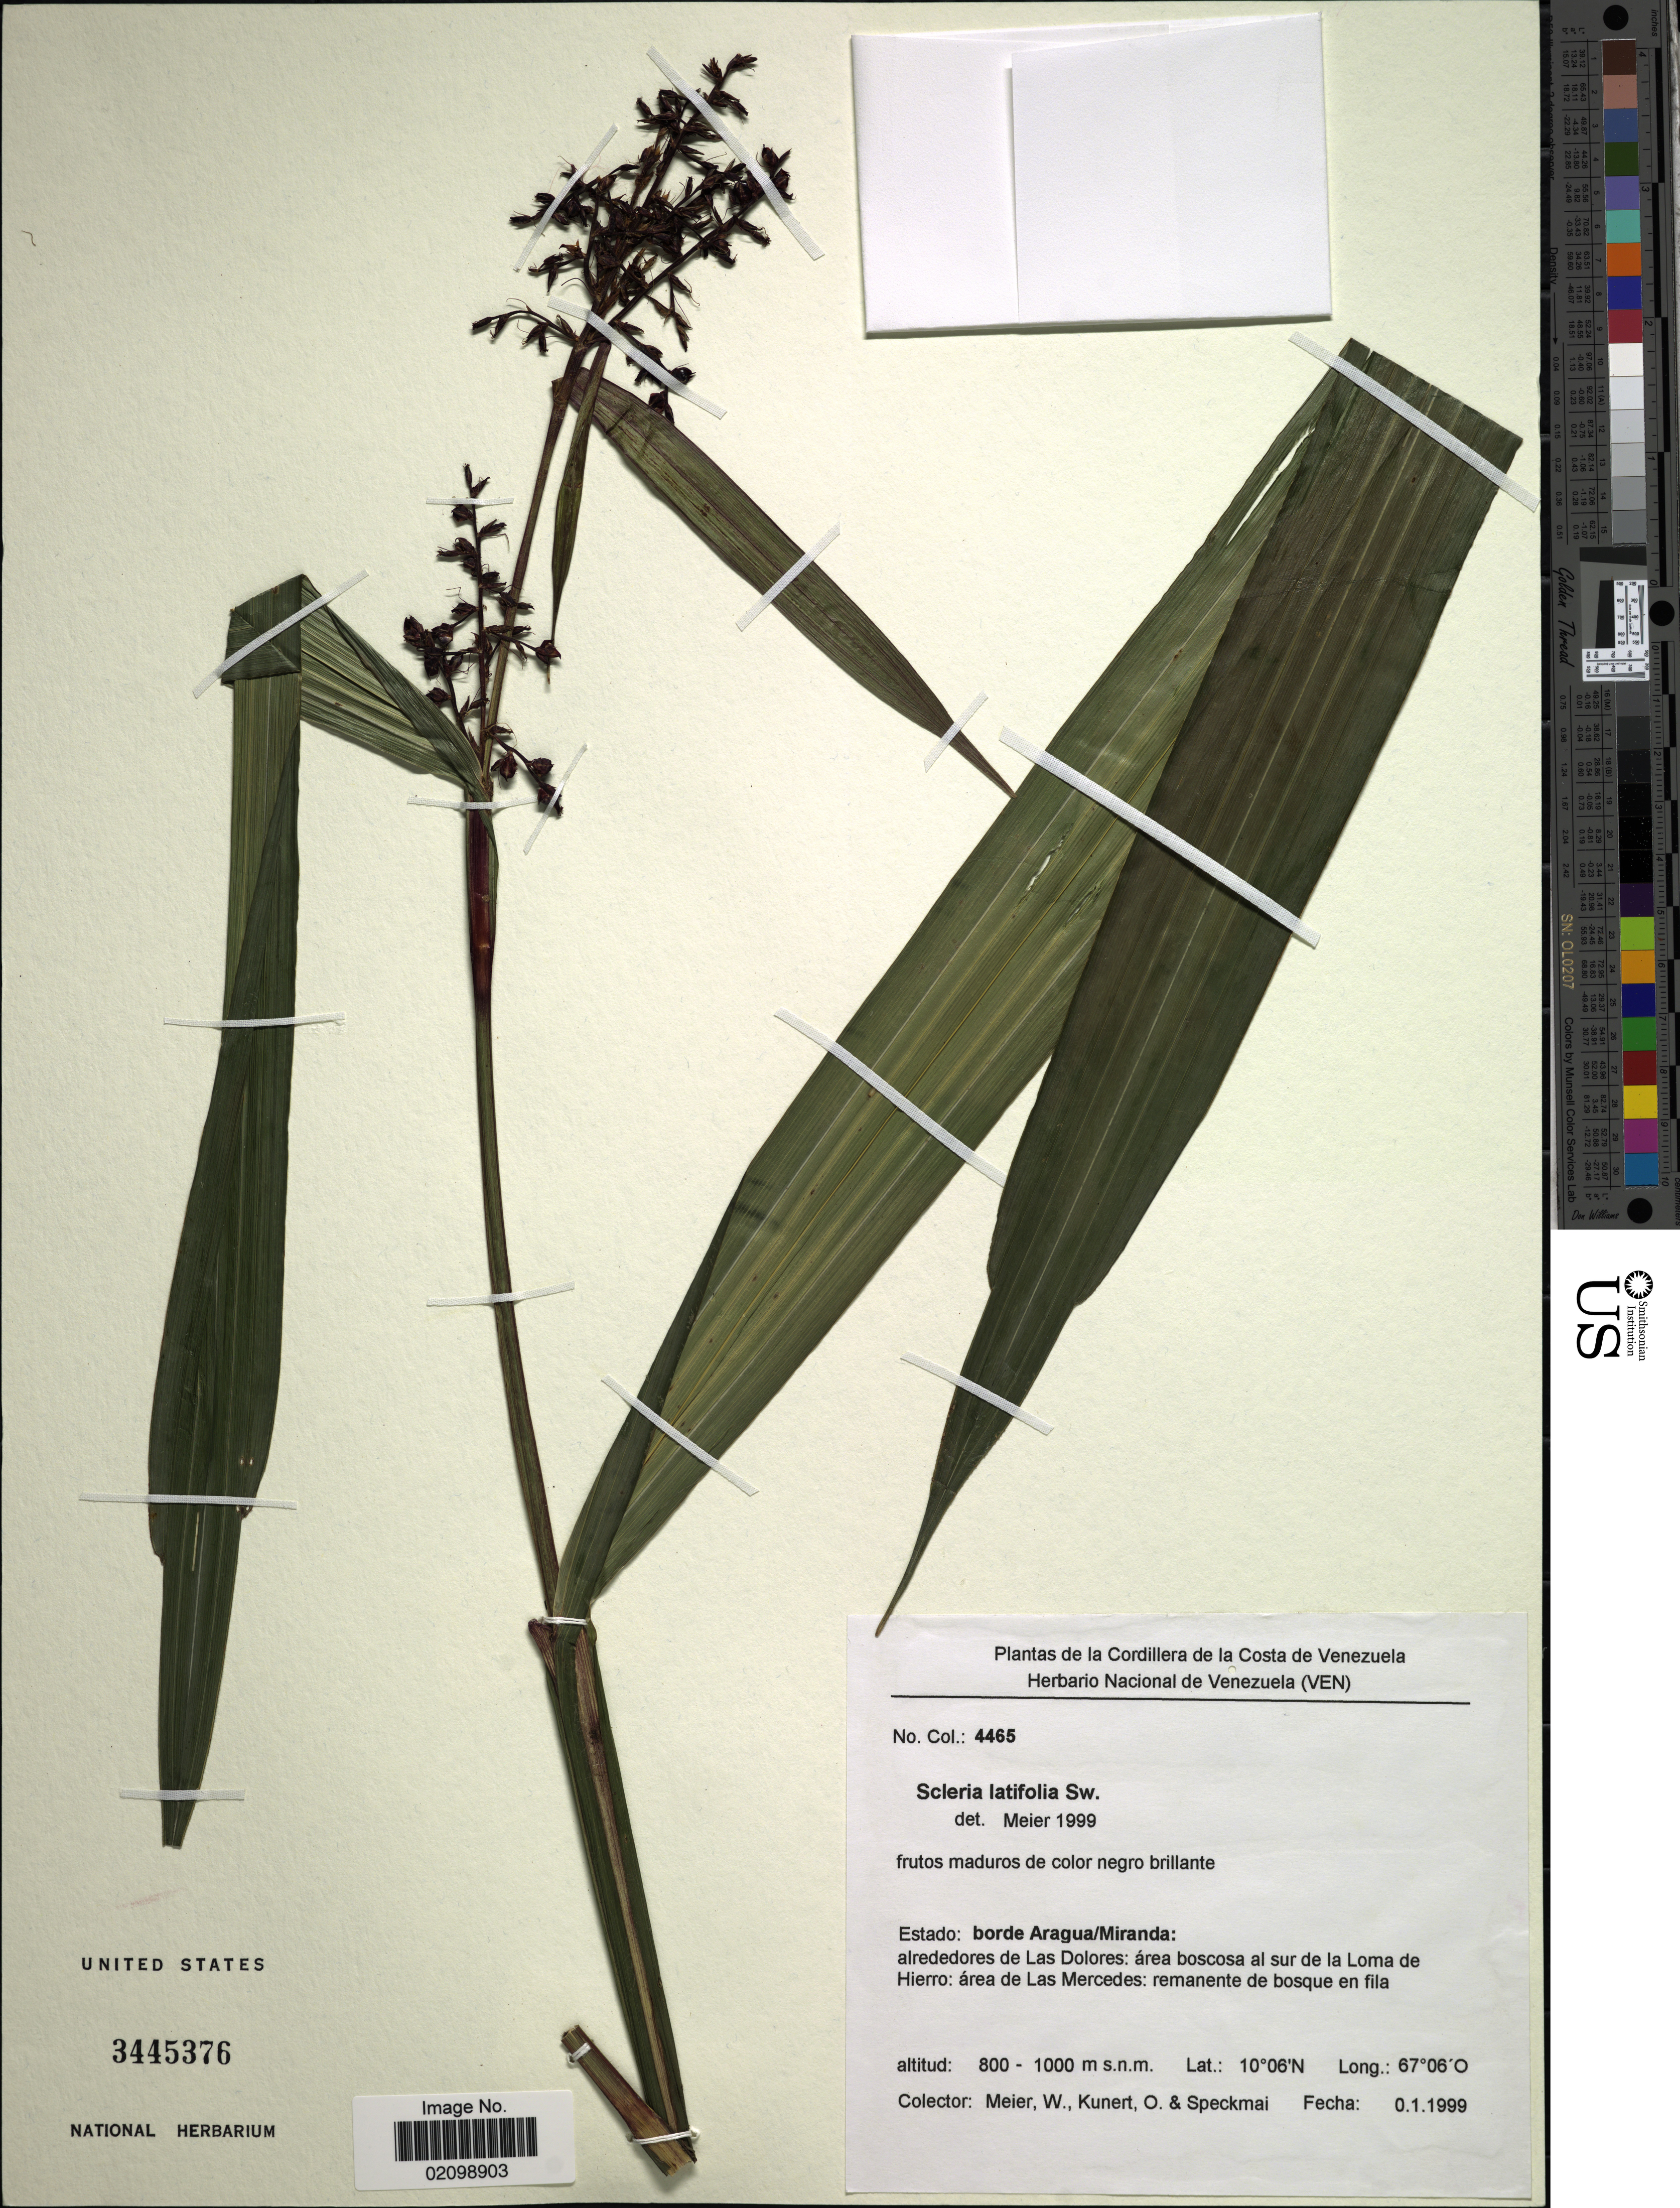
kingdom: Plantae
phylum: Tracheophyta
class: Liliopsida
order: Poales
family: Cyperaceae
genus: Scleria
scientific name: Scleria latifolia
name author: Sw.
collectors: W. Meier, O. Kunert & Speckmai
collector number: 4465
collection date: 1999-01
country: Venezuela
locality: Estado: borde Aragua/Miranda: alrededores/Miranda alrededores de Las Dolores: area boscosa al sur de la loma de Hierro: area de La Mercedes: remanente de bosque en fila.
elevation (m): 800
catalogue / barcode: US 3445376